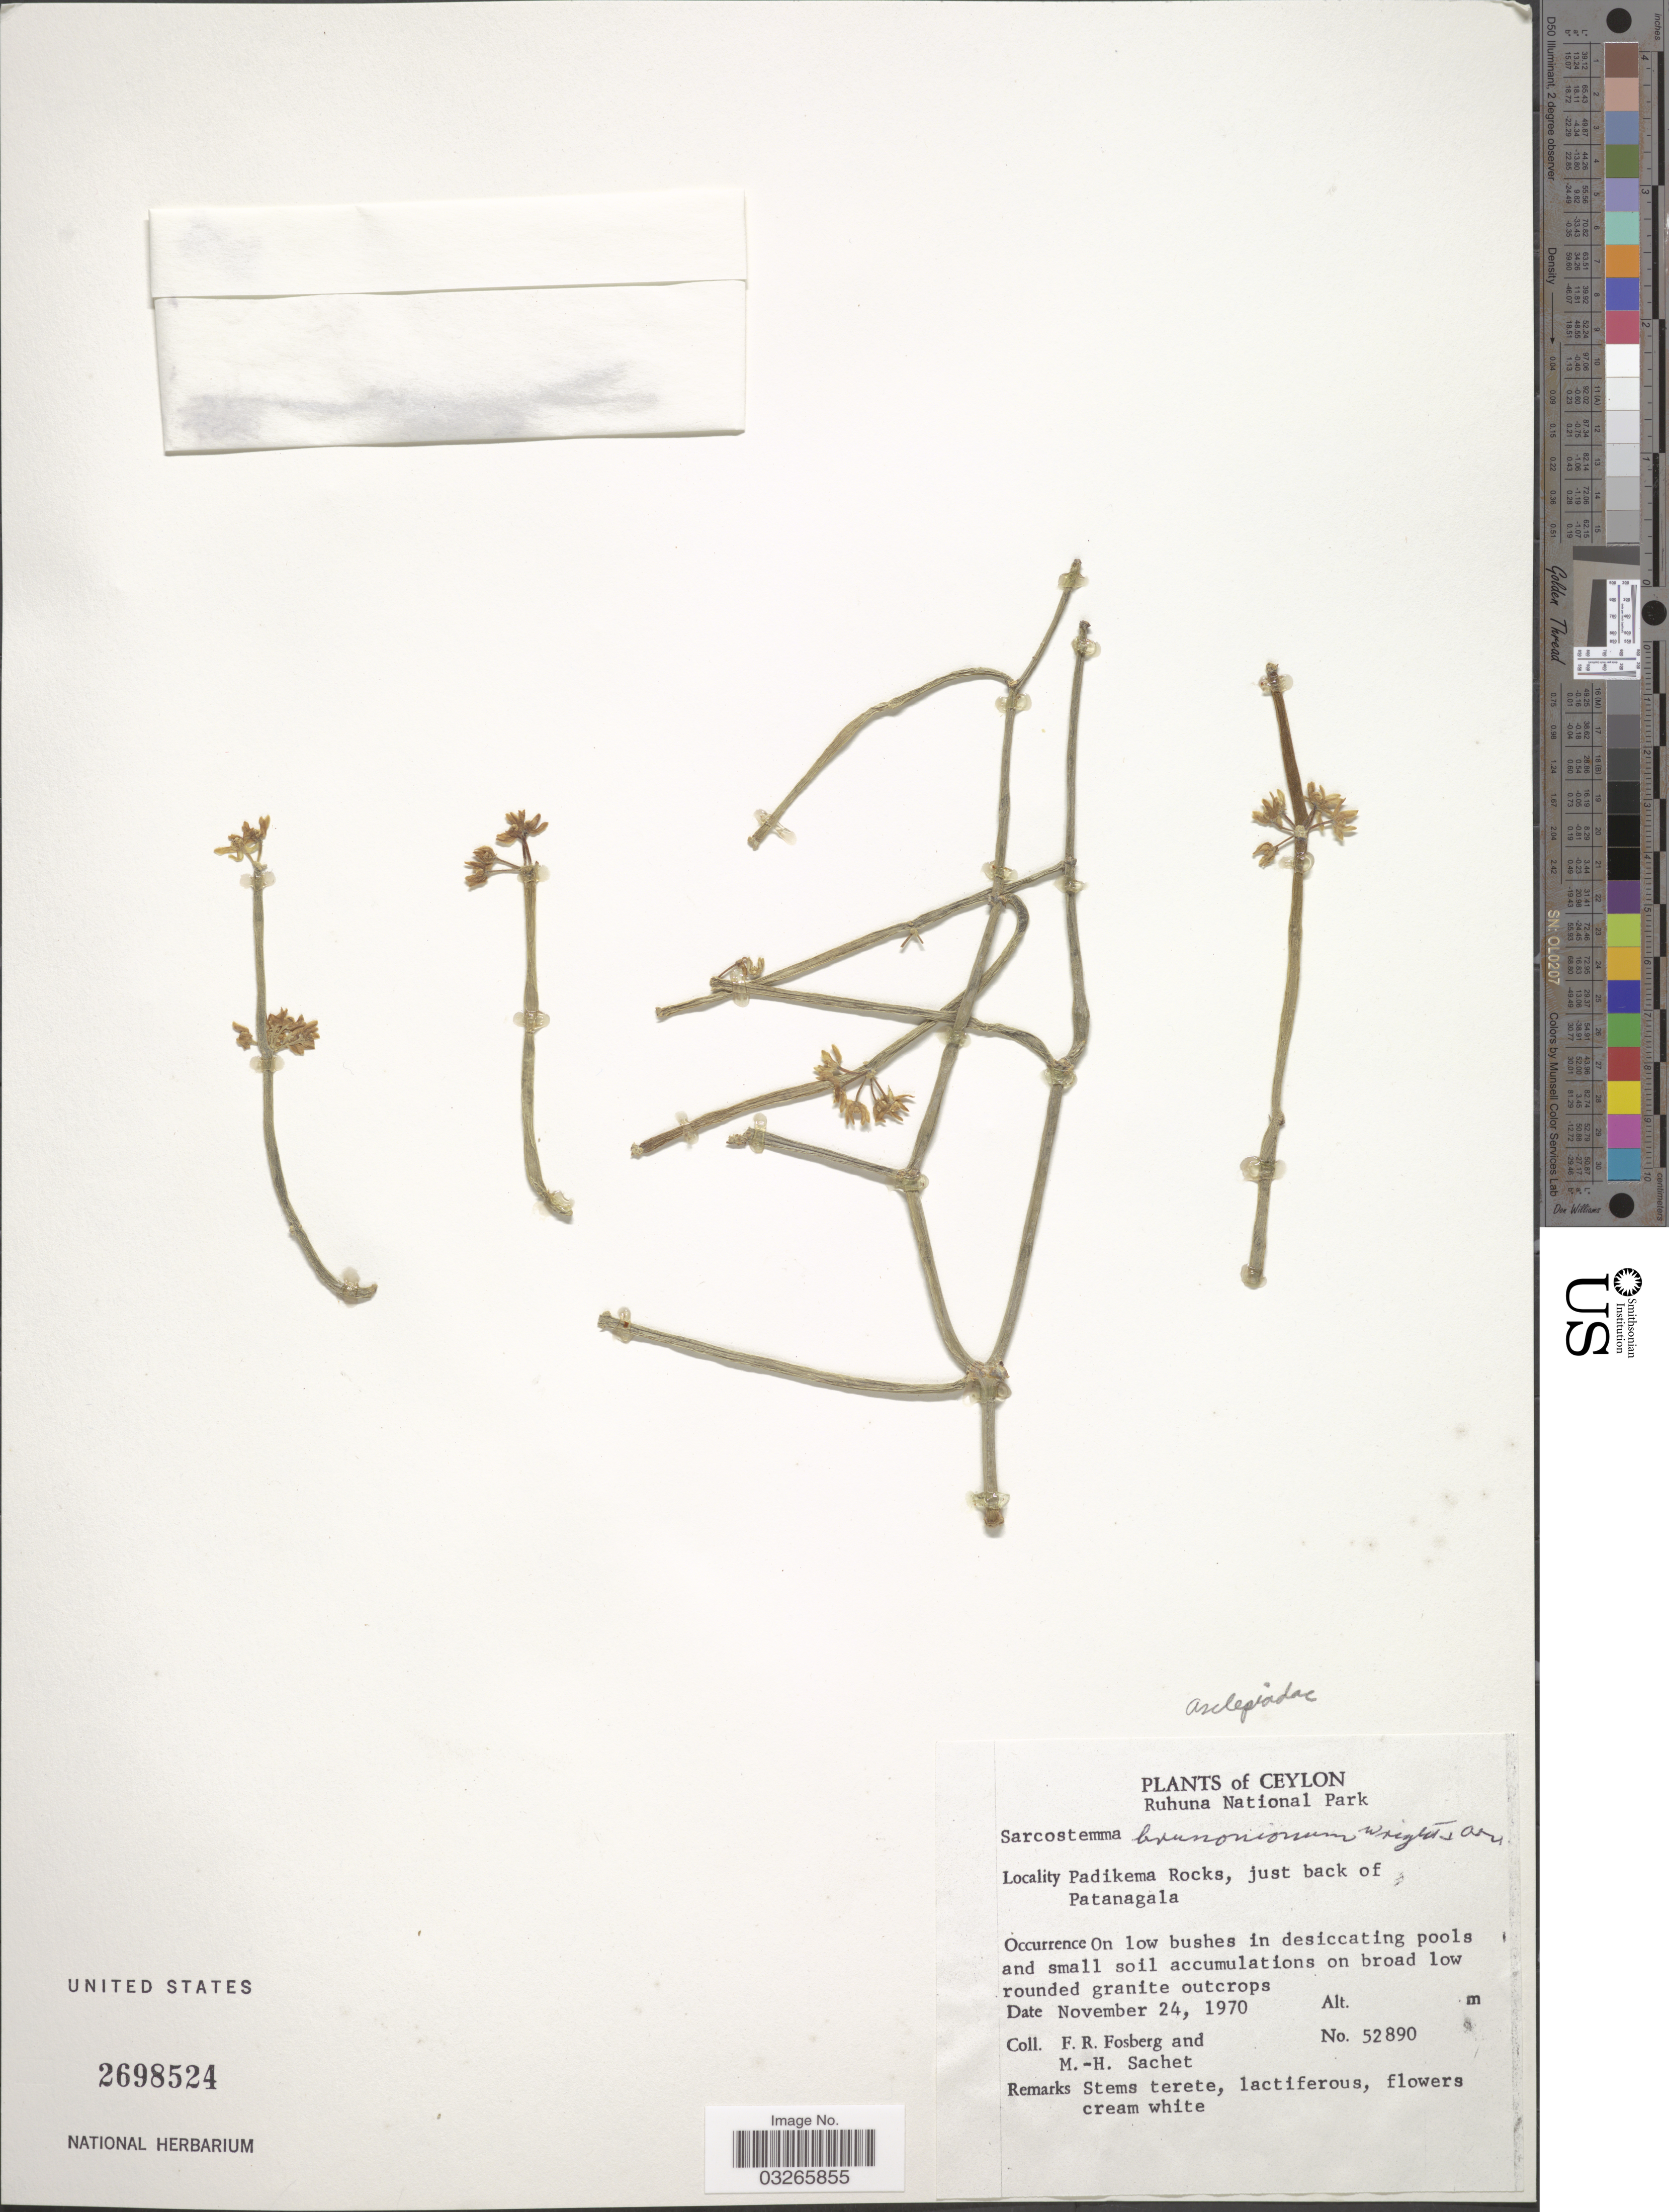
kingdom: Plantae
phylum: Tracheophyta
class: Magnoliopsida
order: Gentianales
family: Apocynaceae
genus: Sarcostemma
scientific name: Sarcostemma brunonianum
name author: Wight & Arn.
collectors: F. R. Fosberg & M.-H. Sachet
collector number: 52890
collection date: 1970-11-24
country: Sri Lanka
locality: Ceylon. Ruhuna National Park. Padikema Rocks, just bank of Patanagala.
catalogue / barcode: US 2698524